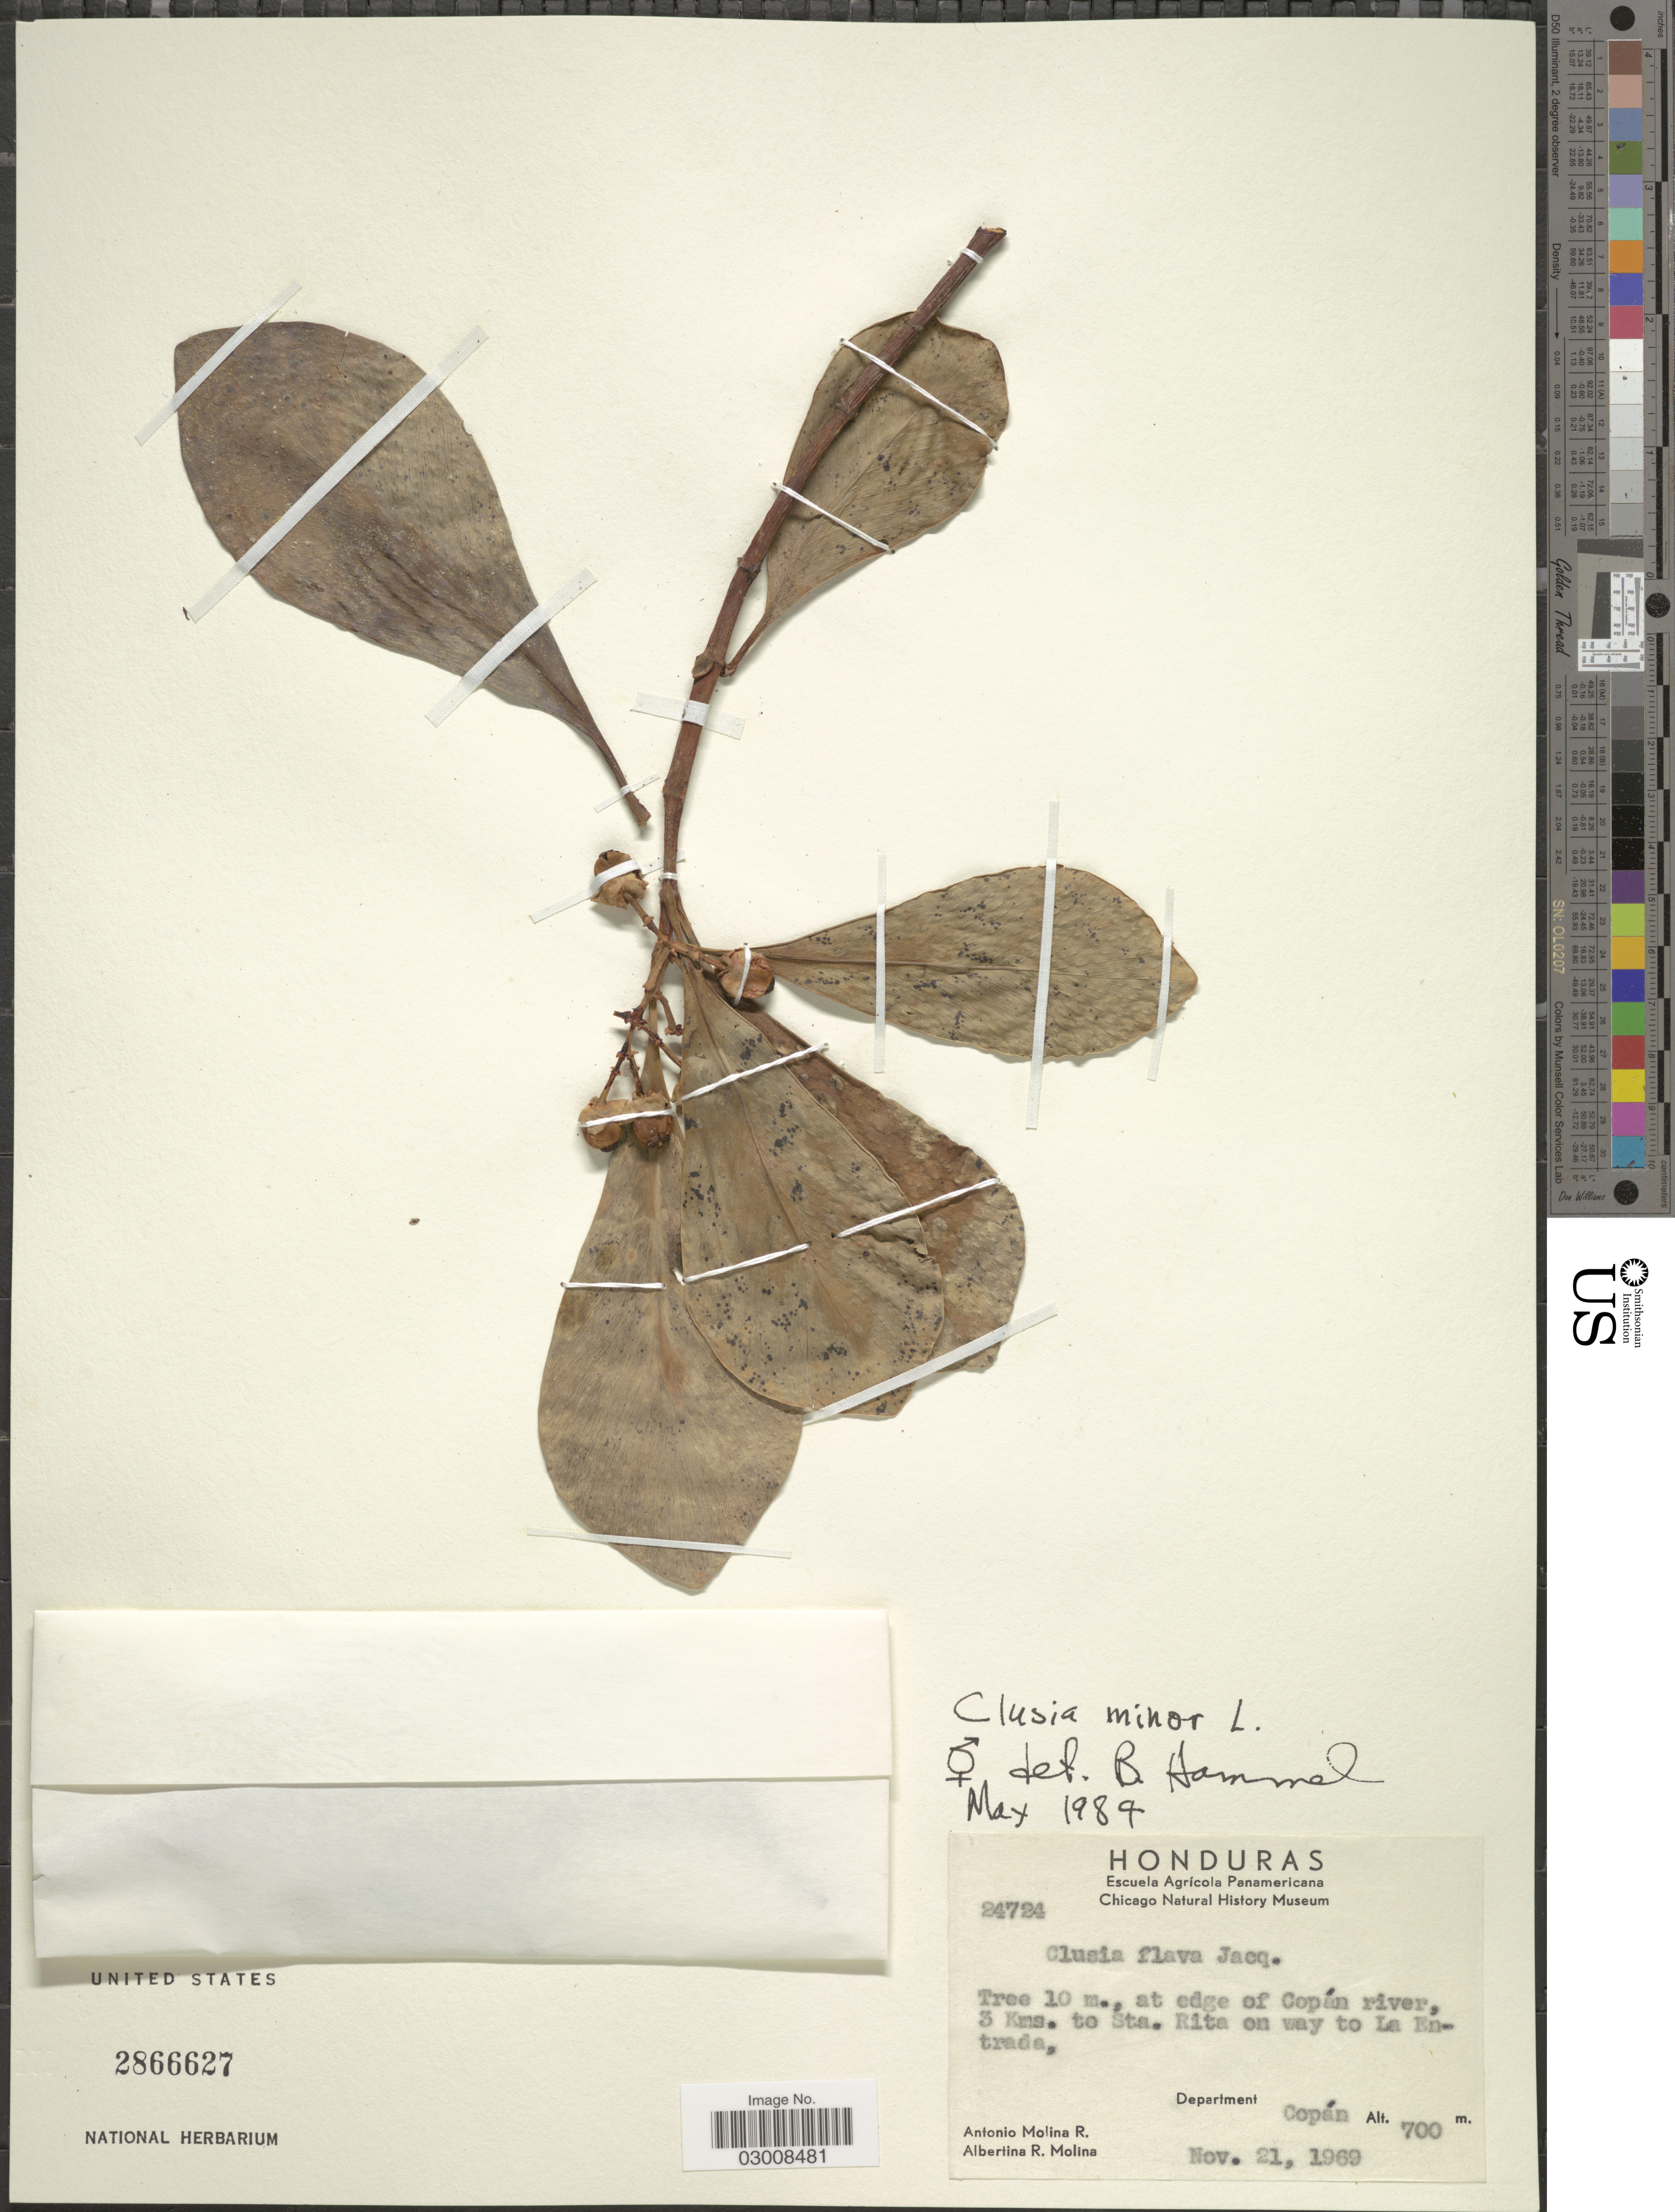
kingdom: Plantae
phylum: Tracheophyta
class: Magnoliopsida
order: Malpighiales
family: Clusiaceae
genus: Clusia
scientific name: Clusia minor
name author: L.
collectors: A. Molina R. & A. R. Molina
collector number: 24724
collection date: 1969-11-21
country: Honduras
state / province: Copán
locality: At edge of Copán river, 3 Kms. to Sta. Rita on way to La Entrada, Departament Copán.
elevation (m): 700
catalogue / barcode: US 2866627